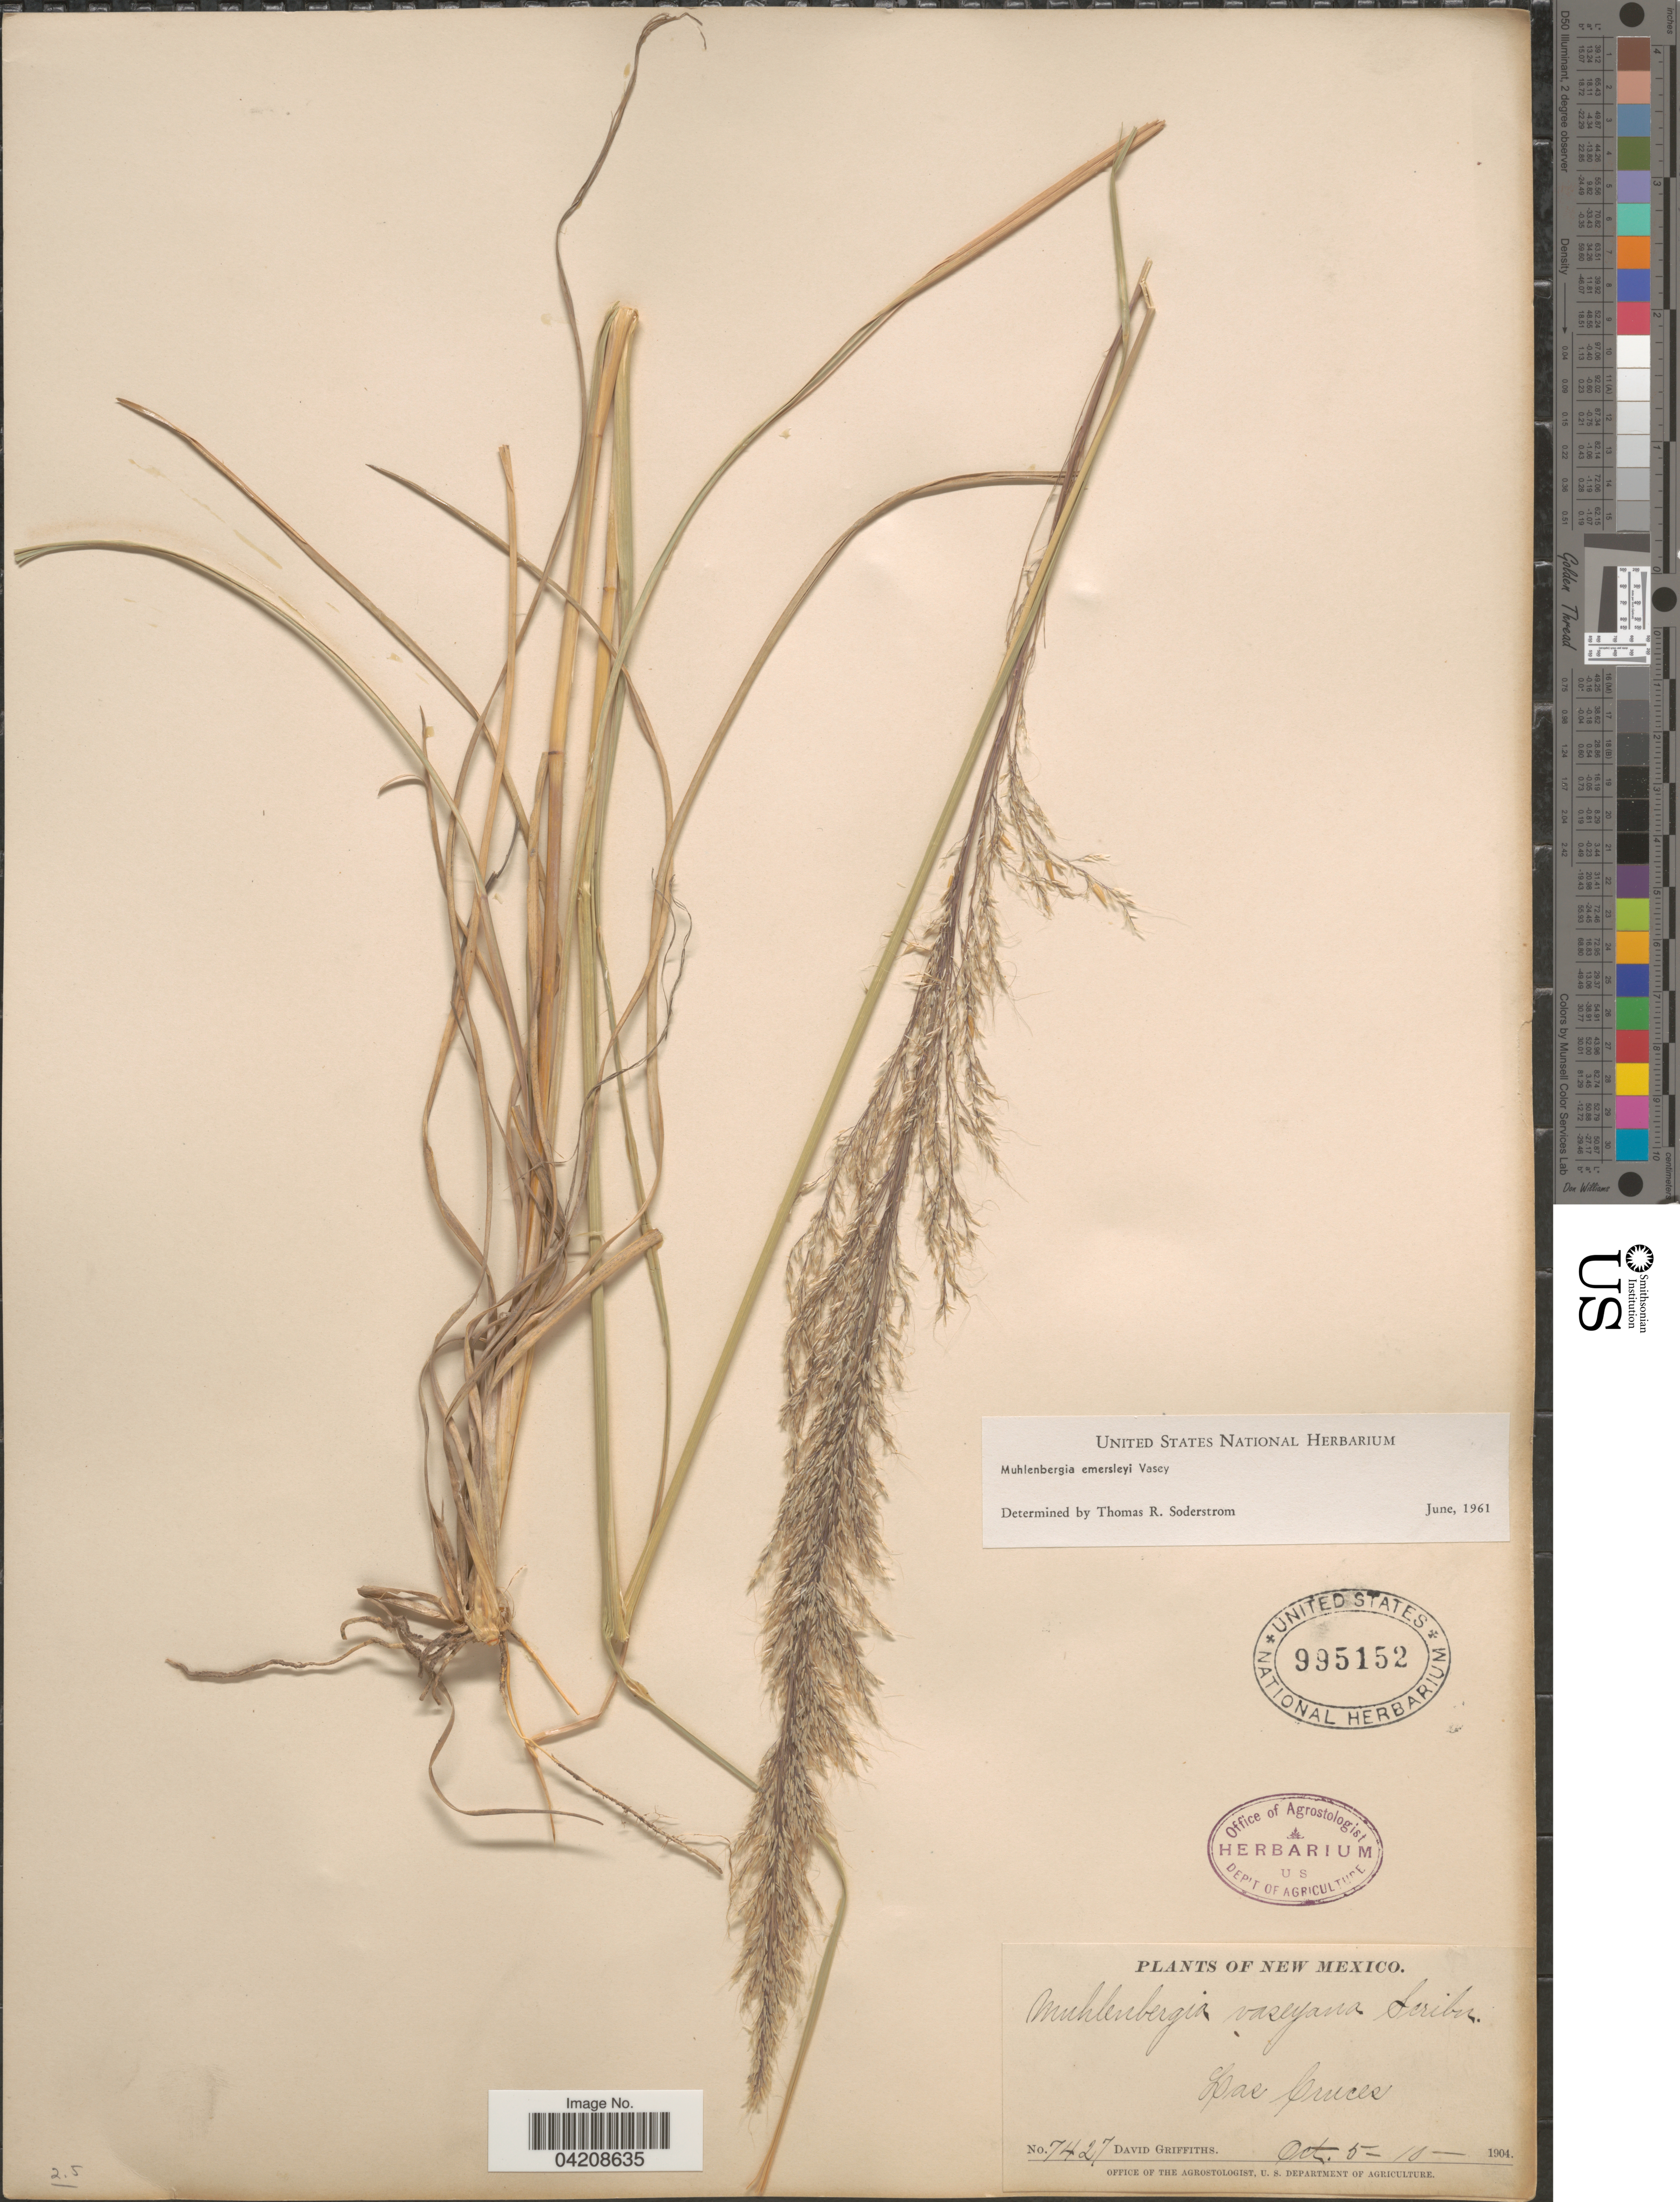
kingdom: Plantae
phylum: Tracheophyta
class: Liliopsida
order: Poales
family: Poaceae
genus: Muhlenbergia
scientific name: Muhlenbergia emersleyi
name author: Vasey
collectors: D. Griffiths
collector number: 7427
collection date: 1904-10-05/1904-10-10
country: United States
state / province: New Mexico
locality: Las Cruces.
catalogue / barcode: US 995152